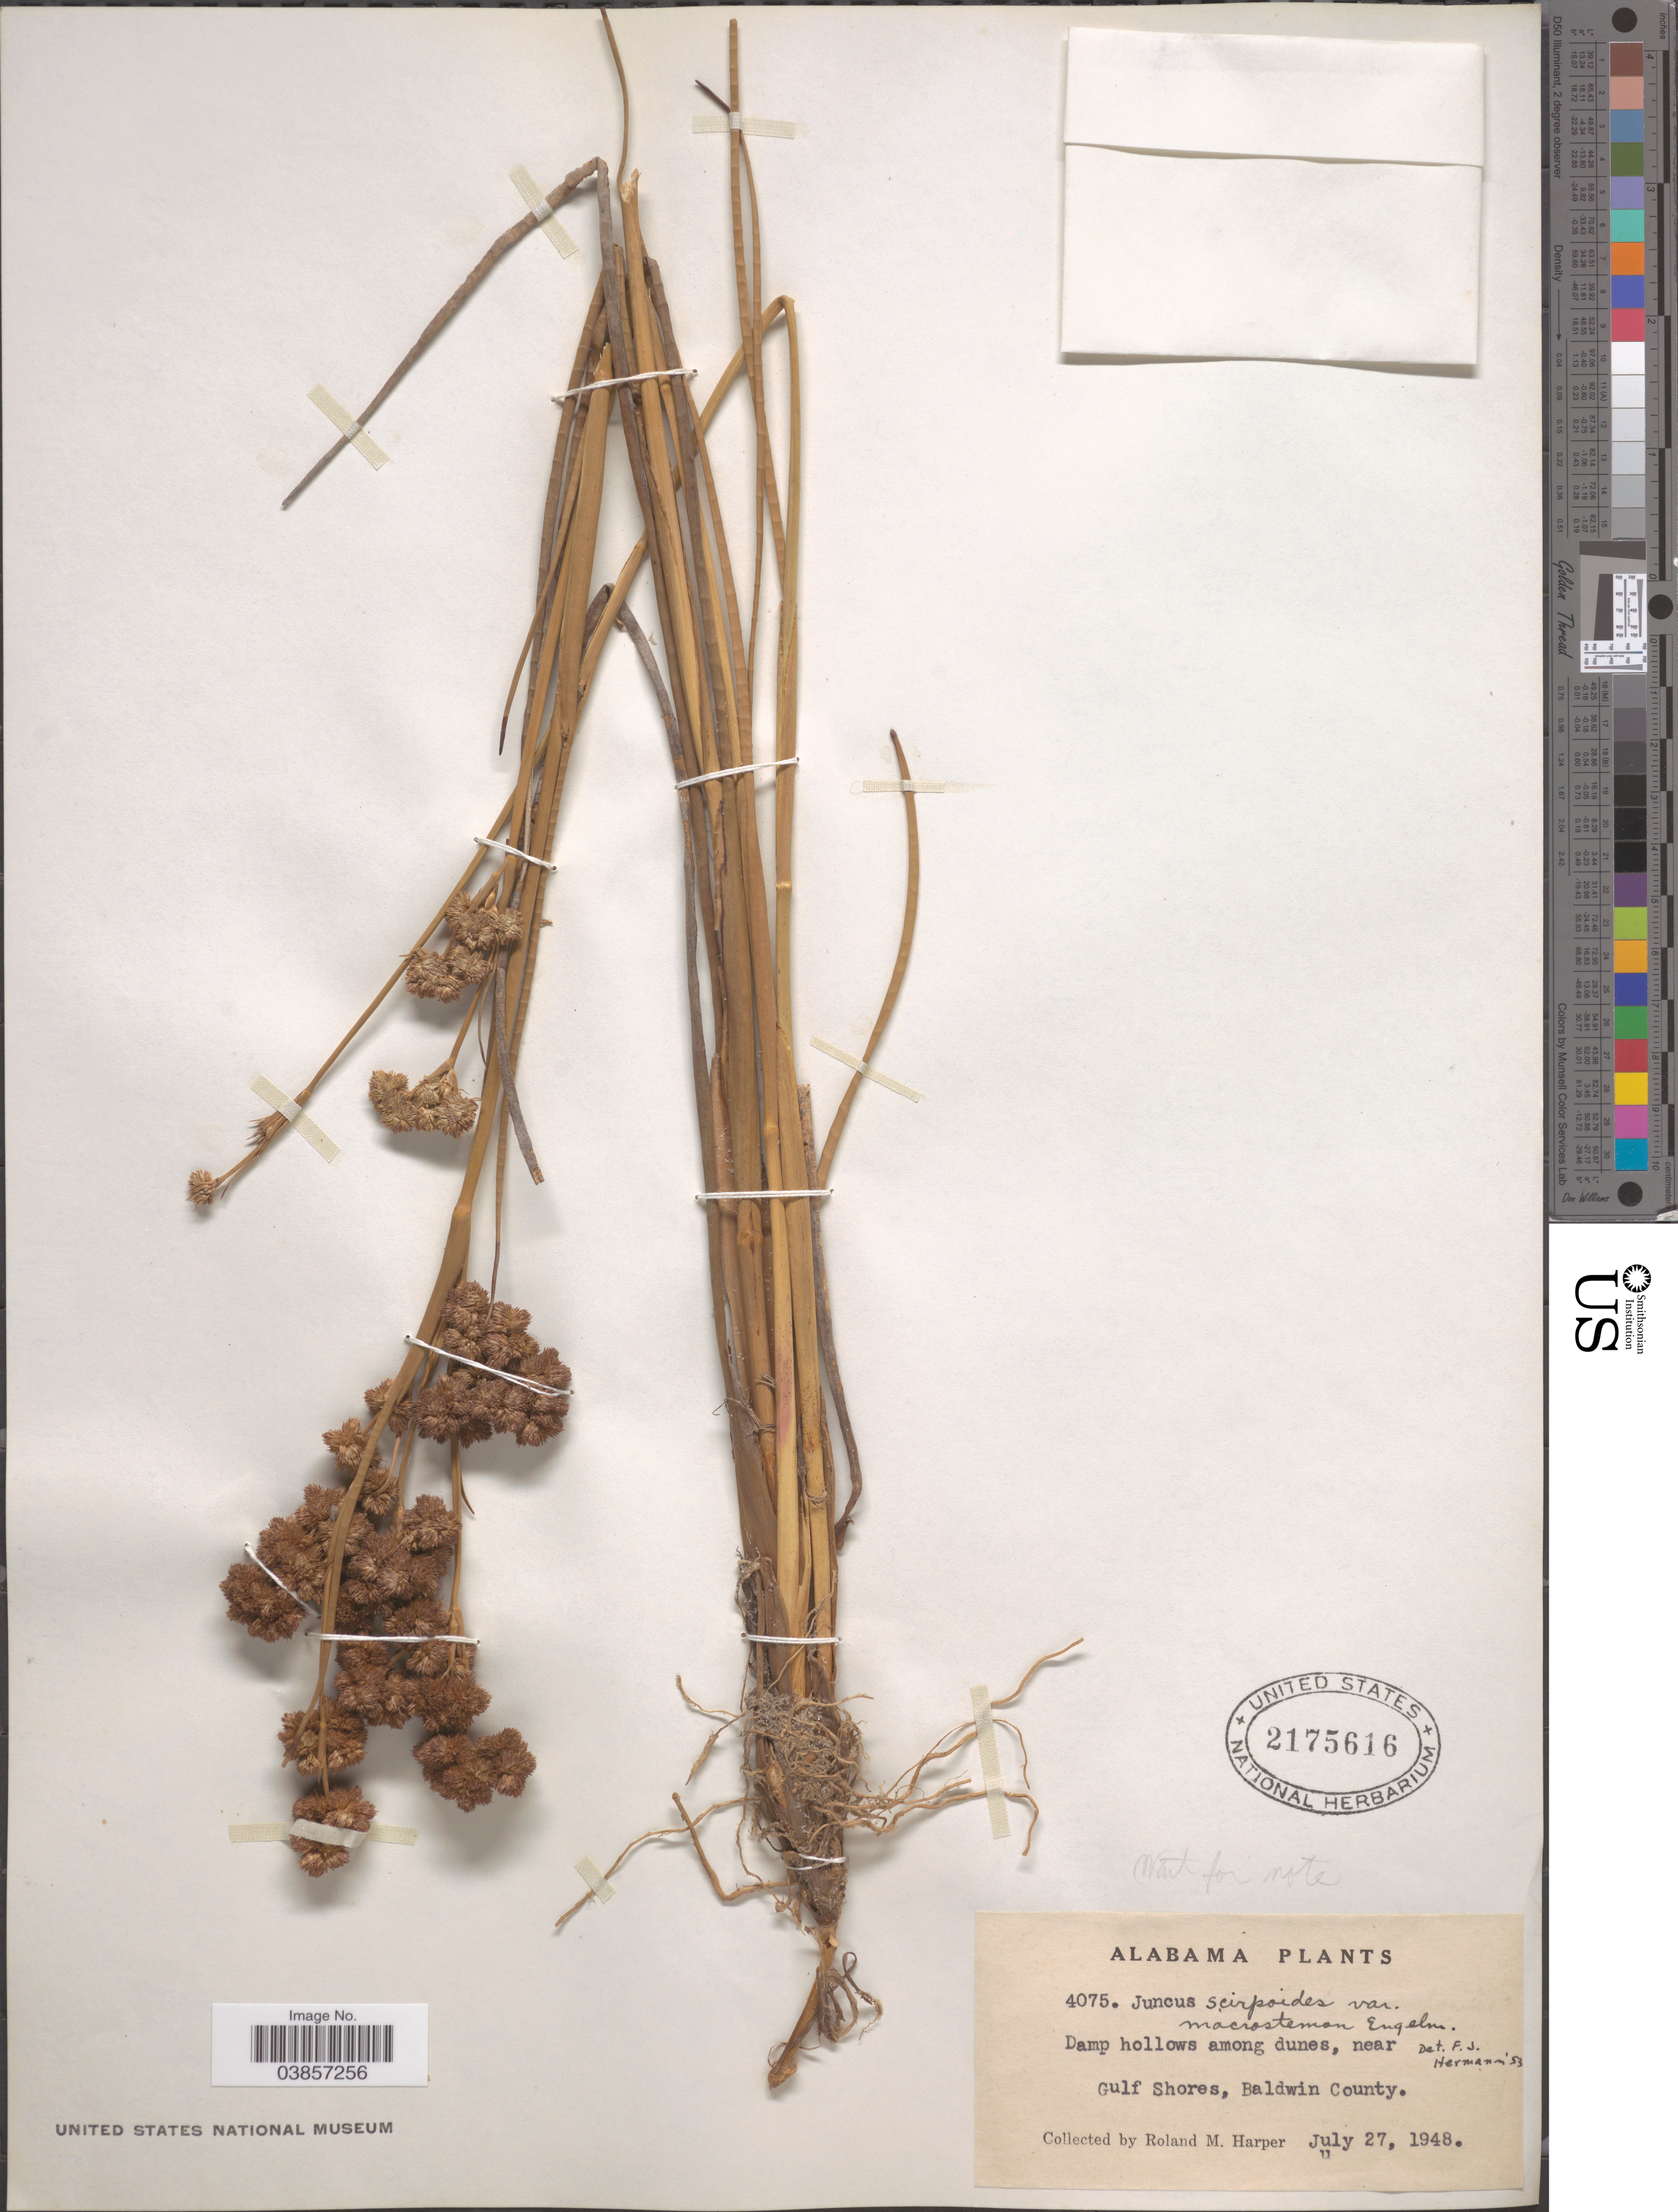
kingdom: Plantae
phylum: Tracheophyta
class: Liliopsida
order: Poales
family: Juncaceae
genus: Juncus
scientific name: Juncus scirpoides var. macrostemon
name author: (J. Gay ex Laharpe) Engelm.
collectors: R. M. Harper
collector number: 4075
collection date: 1948-07-27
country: United States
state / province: Alabama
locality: Near Gulf Shores, Baldwin County.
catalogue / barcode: US 2175616